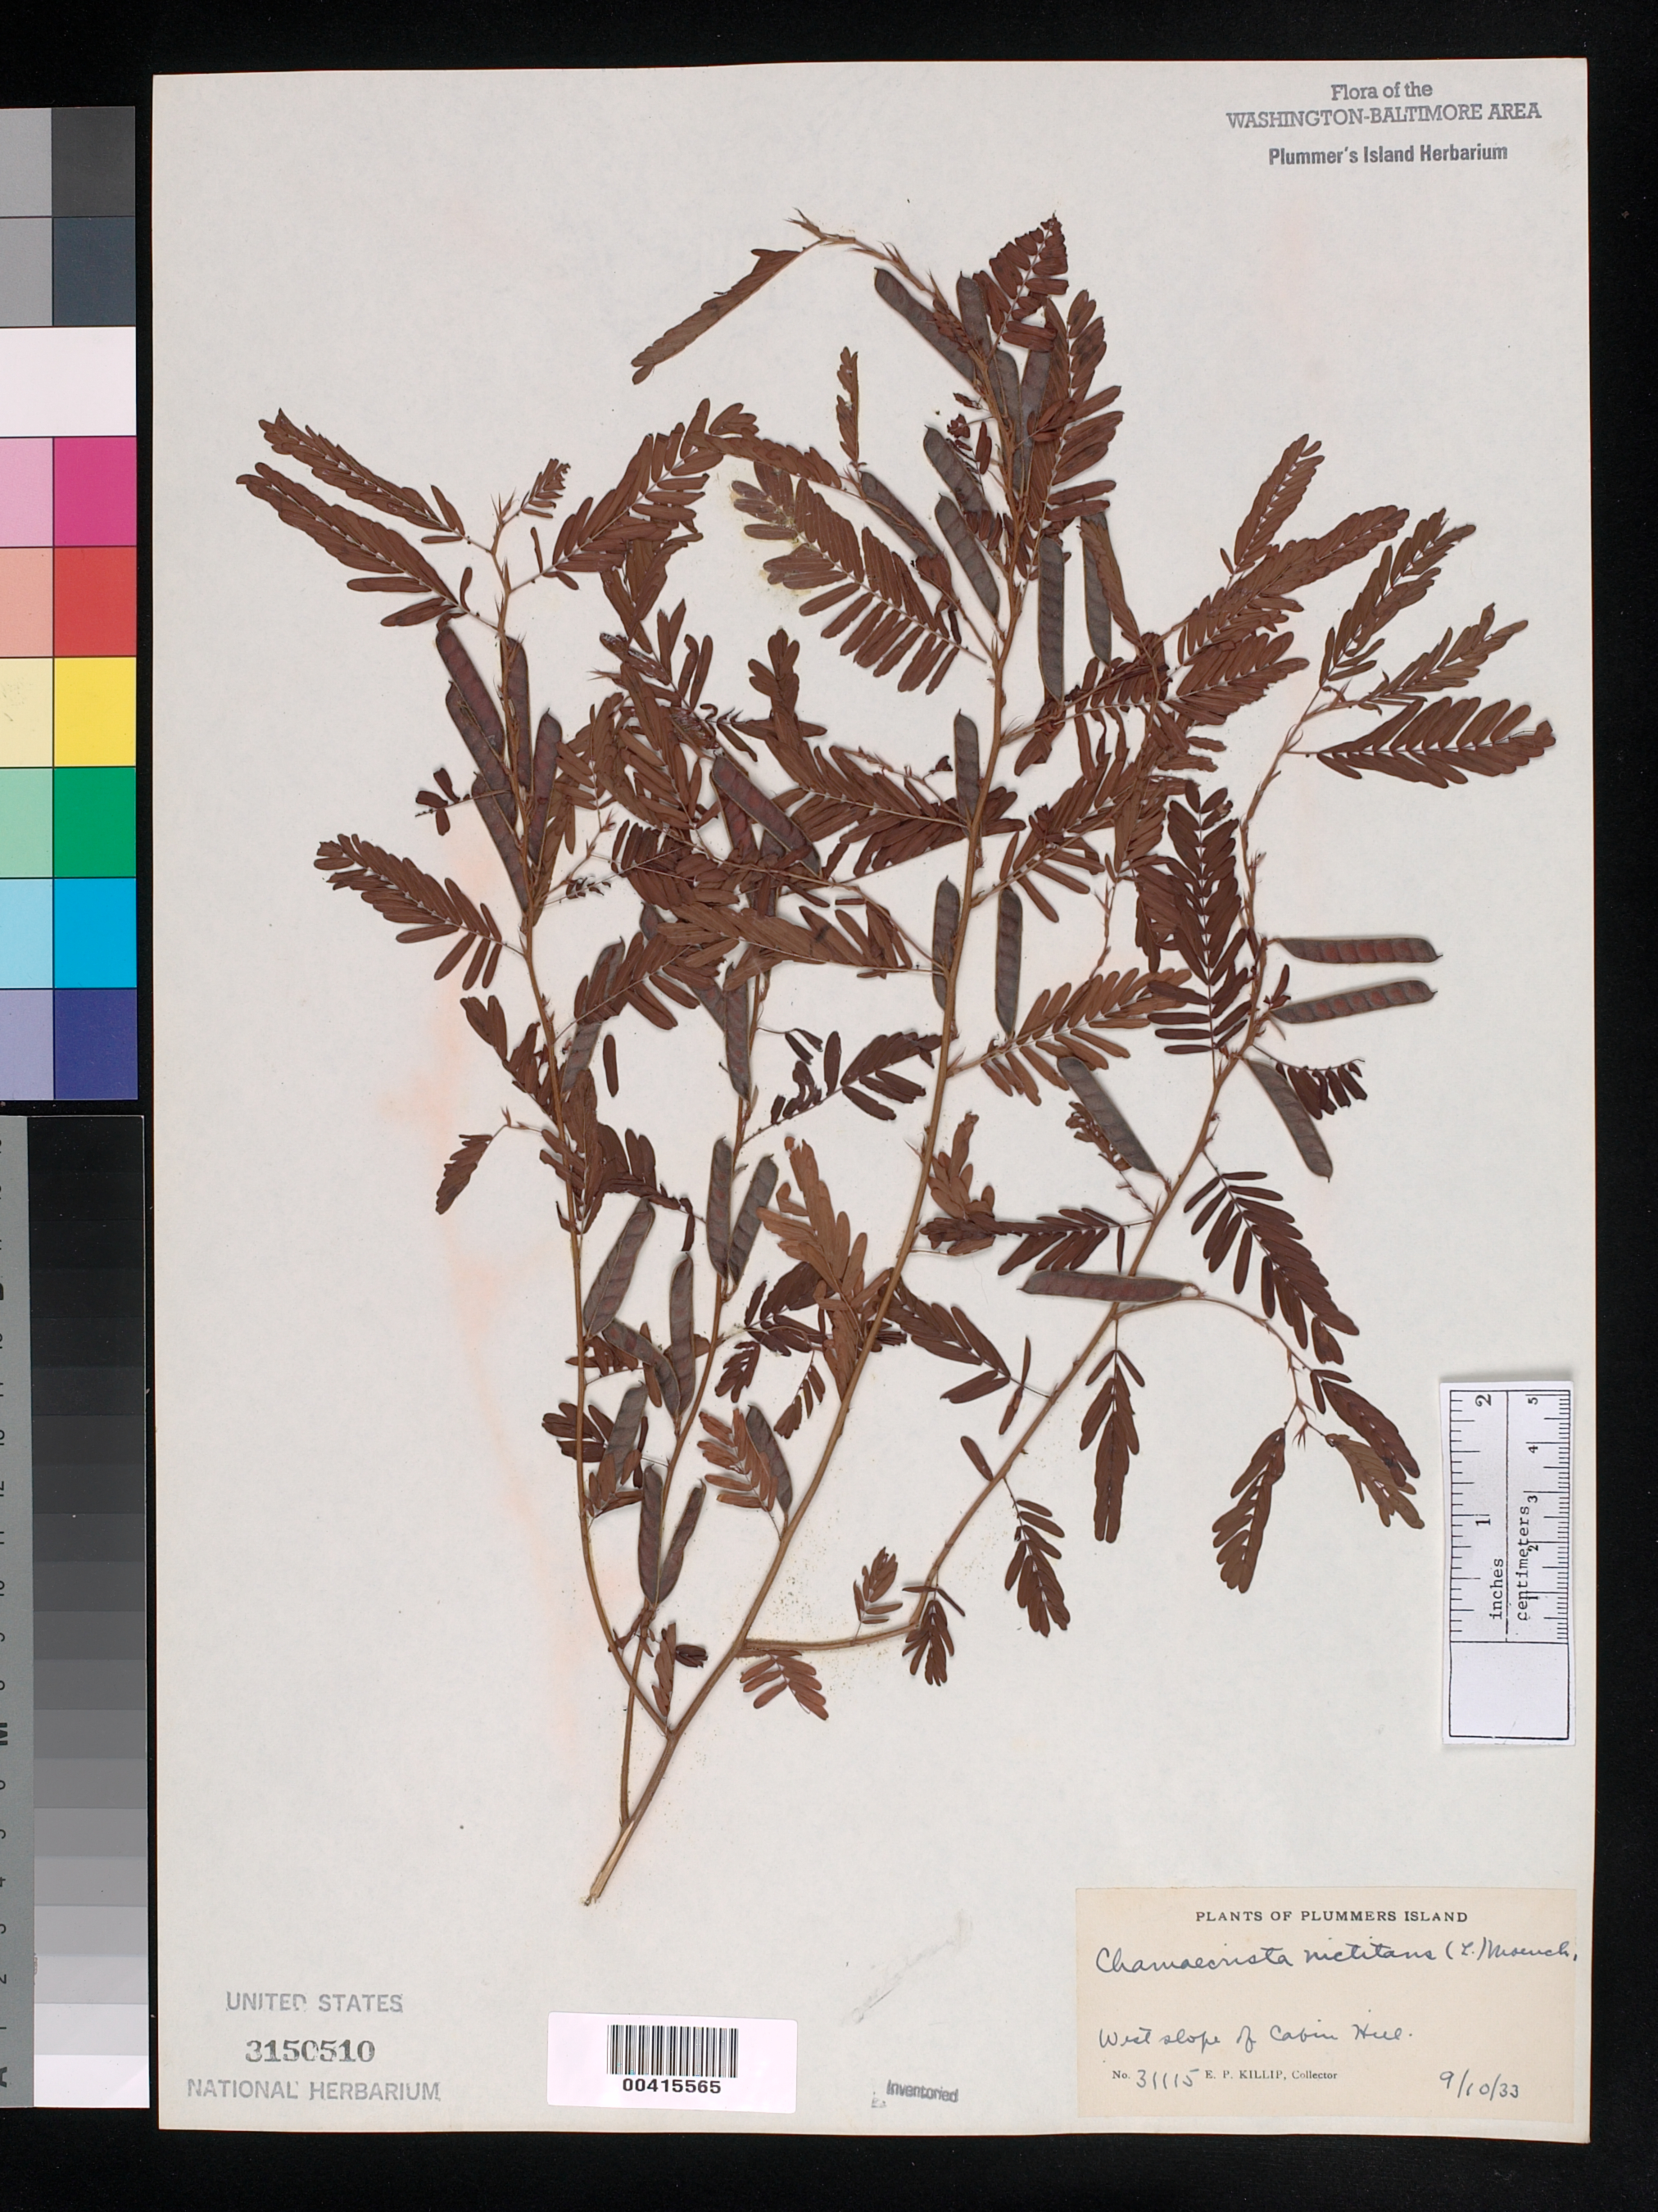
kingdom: Plantae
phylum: Tracheophyta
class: Magnoliopsida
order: Fabales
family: Fabaceae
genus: Chamaecrista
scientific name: Chamaecrista nictitans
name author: (L.) Moench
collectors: E. P. Killip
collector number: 31115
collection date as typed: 10 Sep 1933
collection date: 1933-09-10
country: United States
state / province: Maryland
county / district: Montgomery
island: Plummers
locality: Plummer's Island; west slope of Cabin Hill Plummers Island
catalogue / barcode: US 3150510